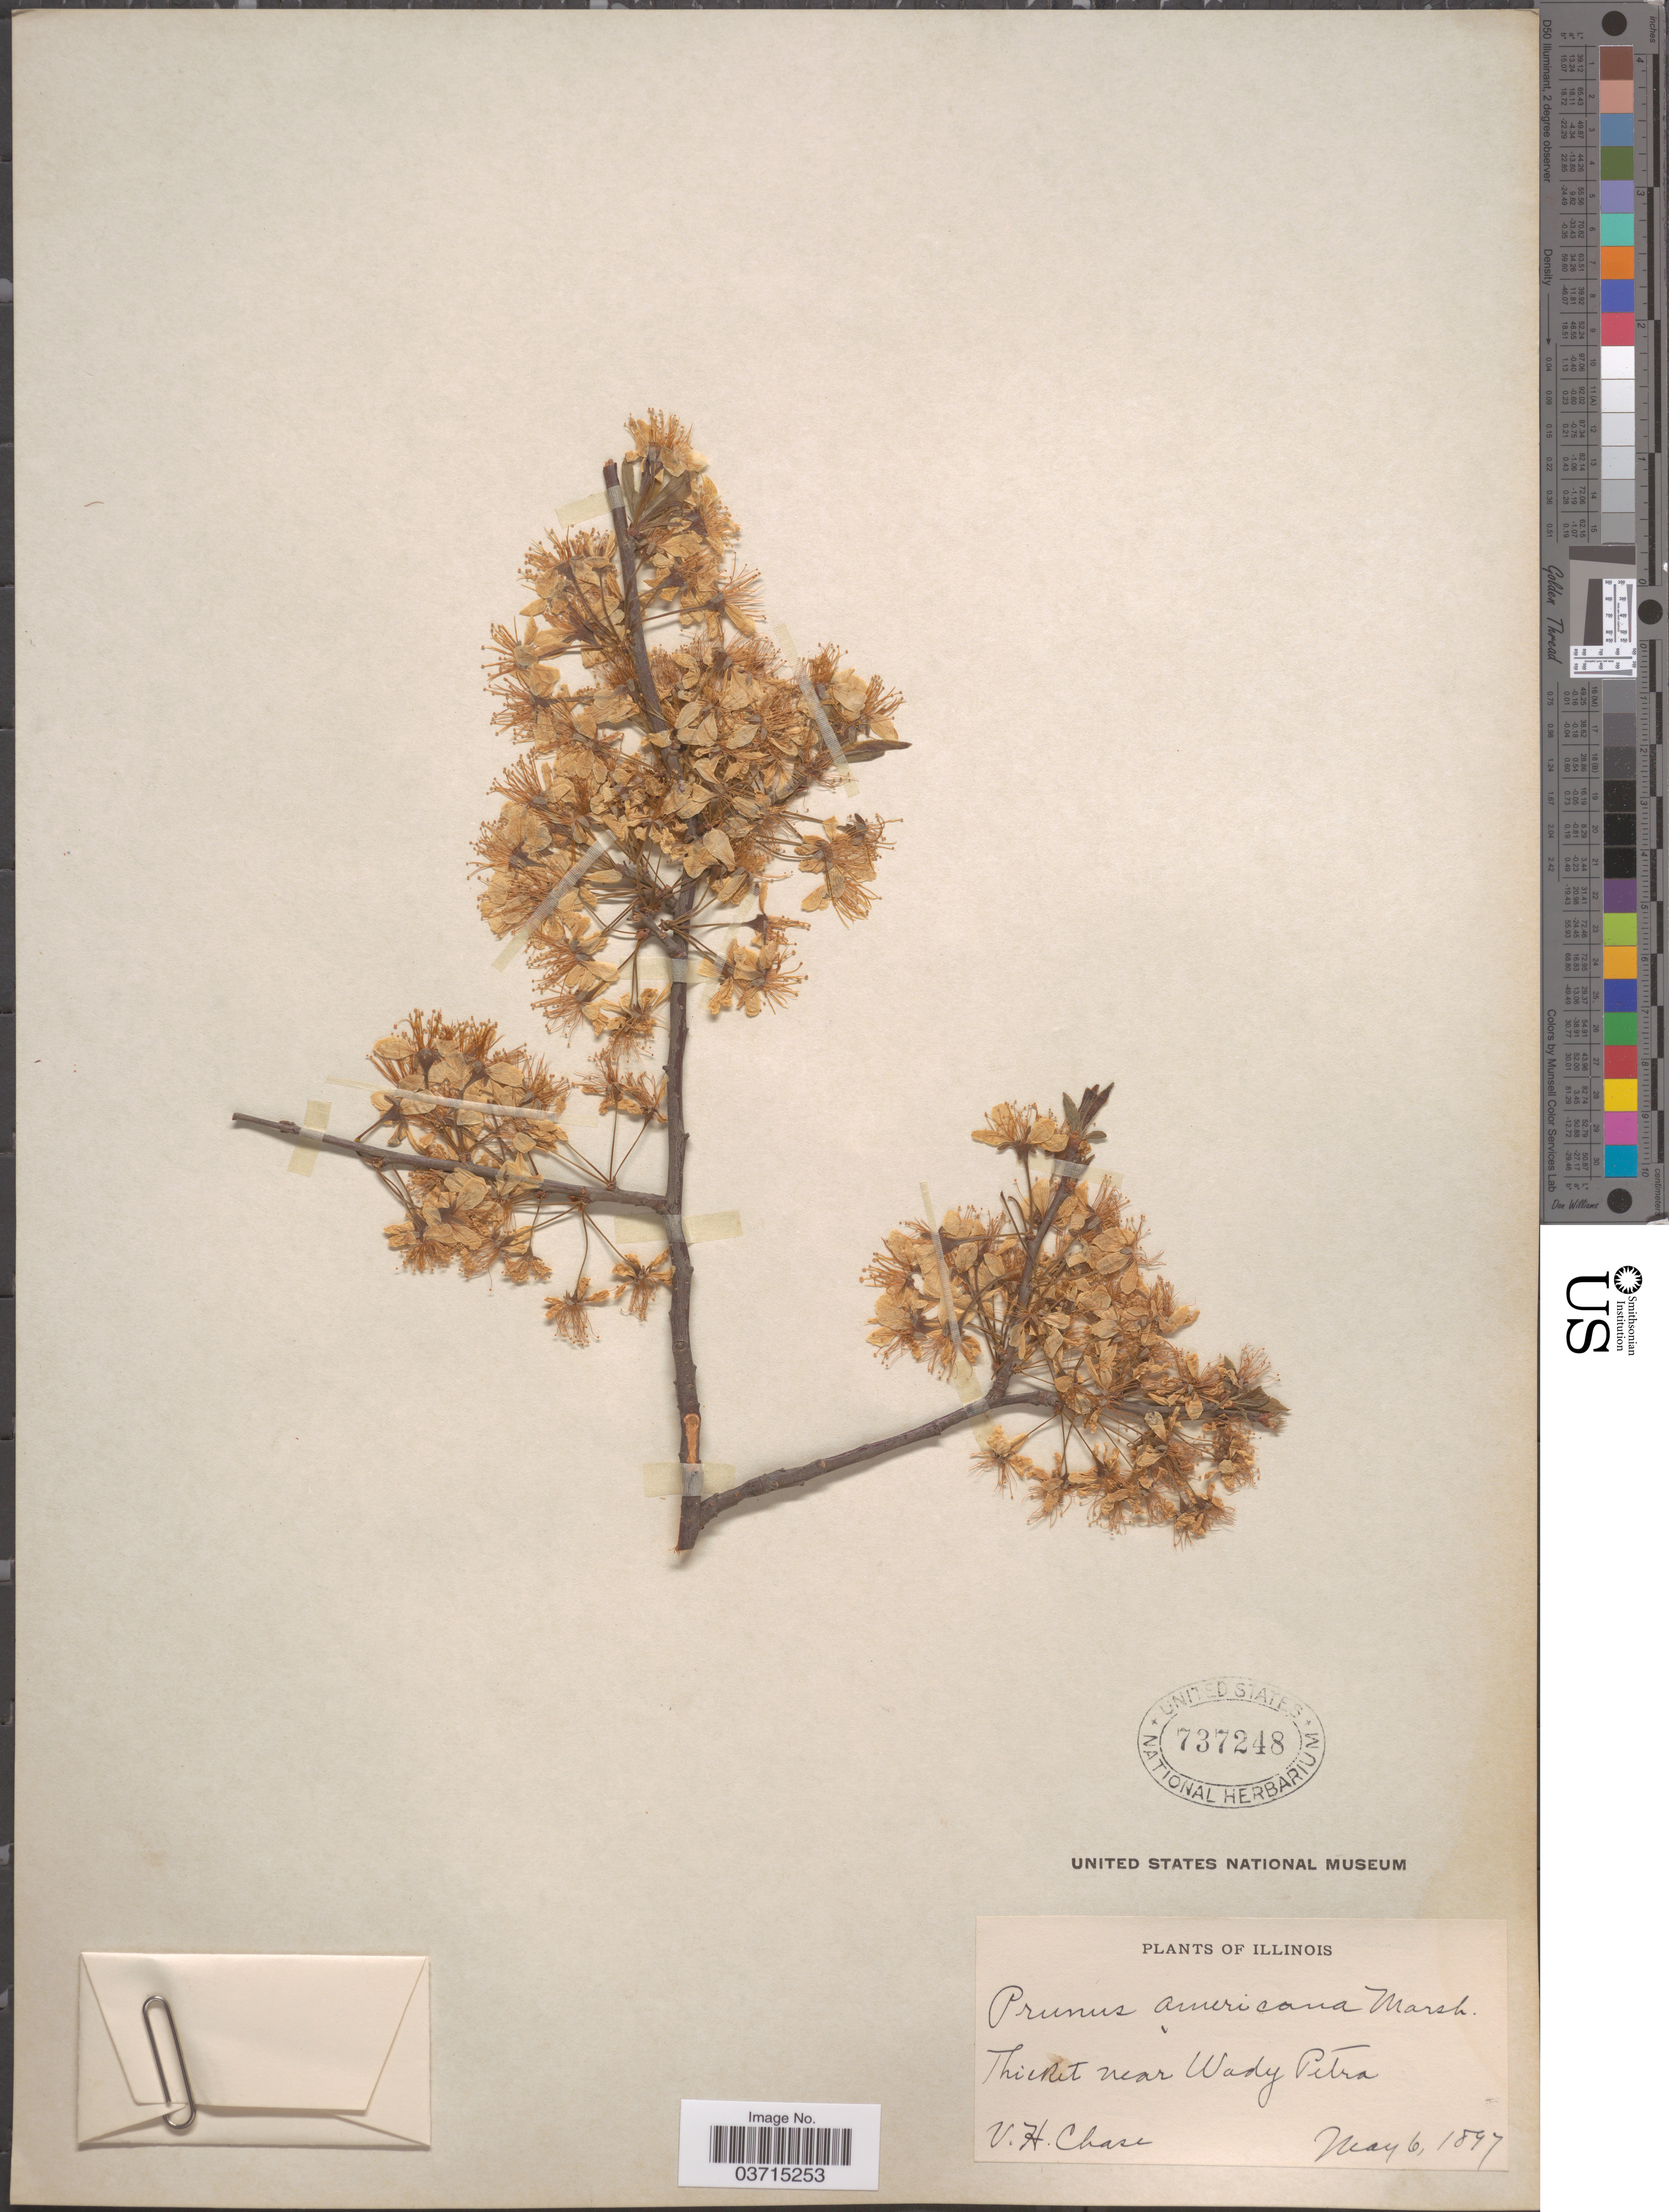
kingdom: Plantae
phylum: Tracheophyta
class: Magnoliopsida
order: Rosales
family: Rosaceae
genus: Prunus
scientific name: Prunus americana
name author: Marshall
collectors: V. H. Chase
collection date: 1897-05-06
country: United States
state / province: Illinois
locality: Near Wady Petra.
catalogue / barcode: US 737248